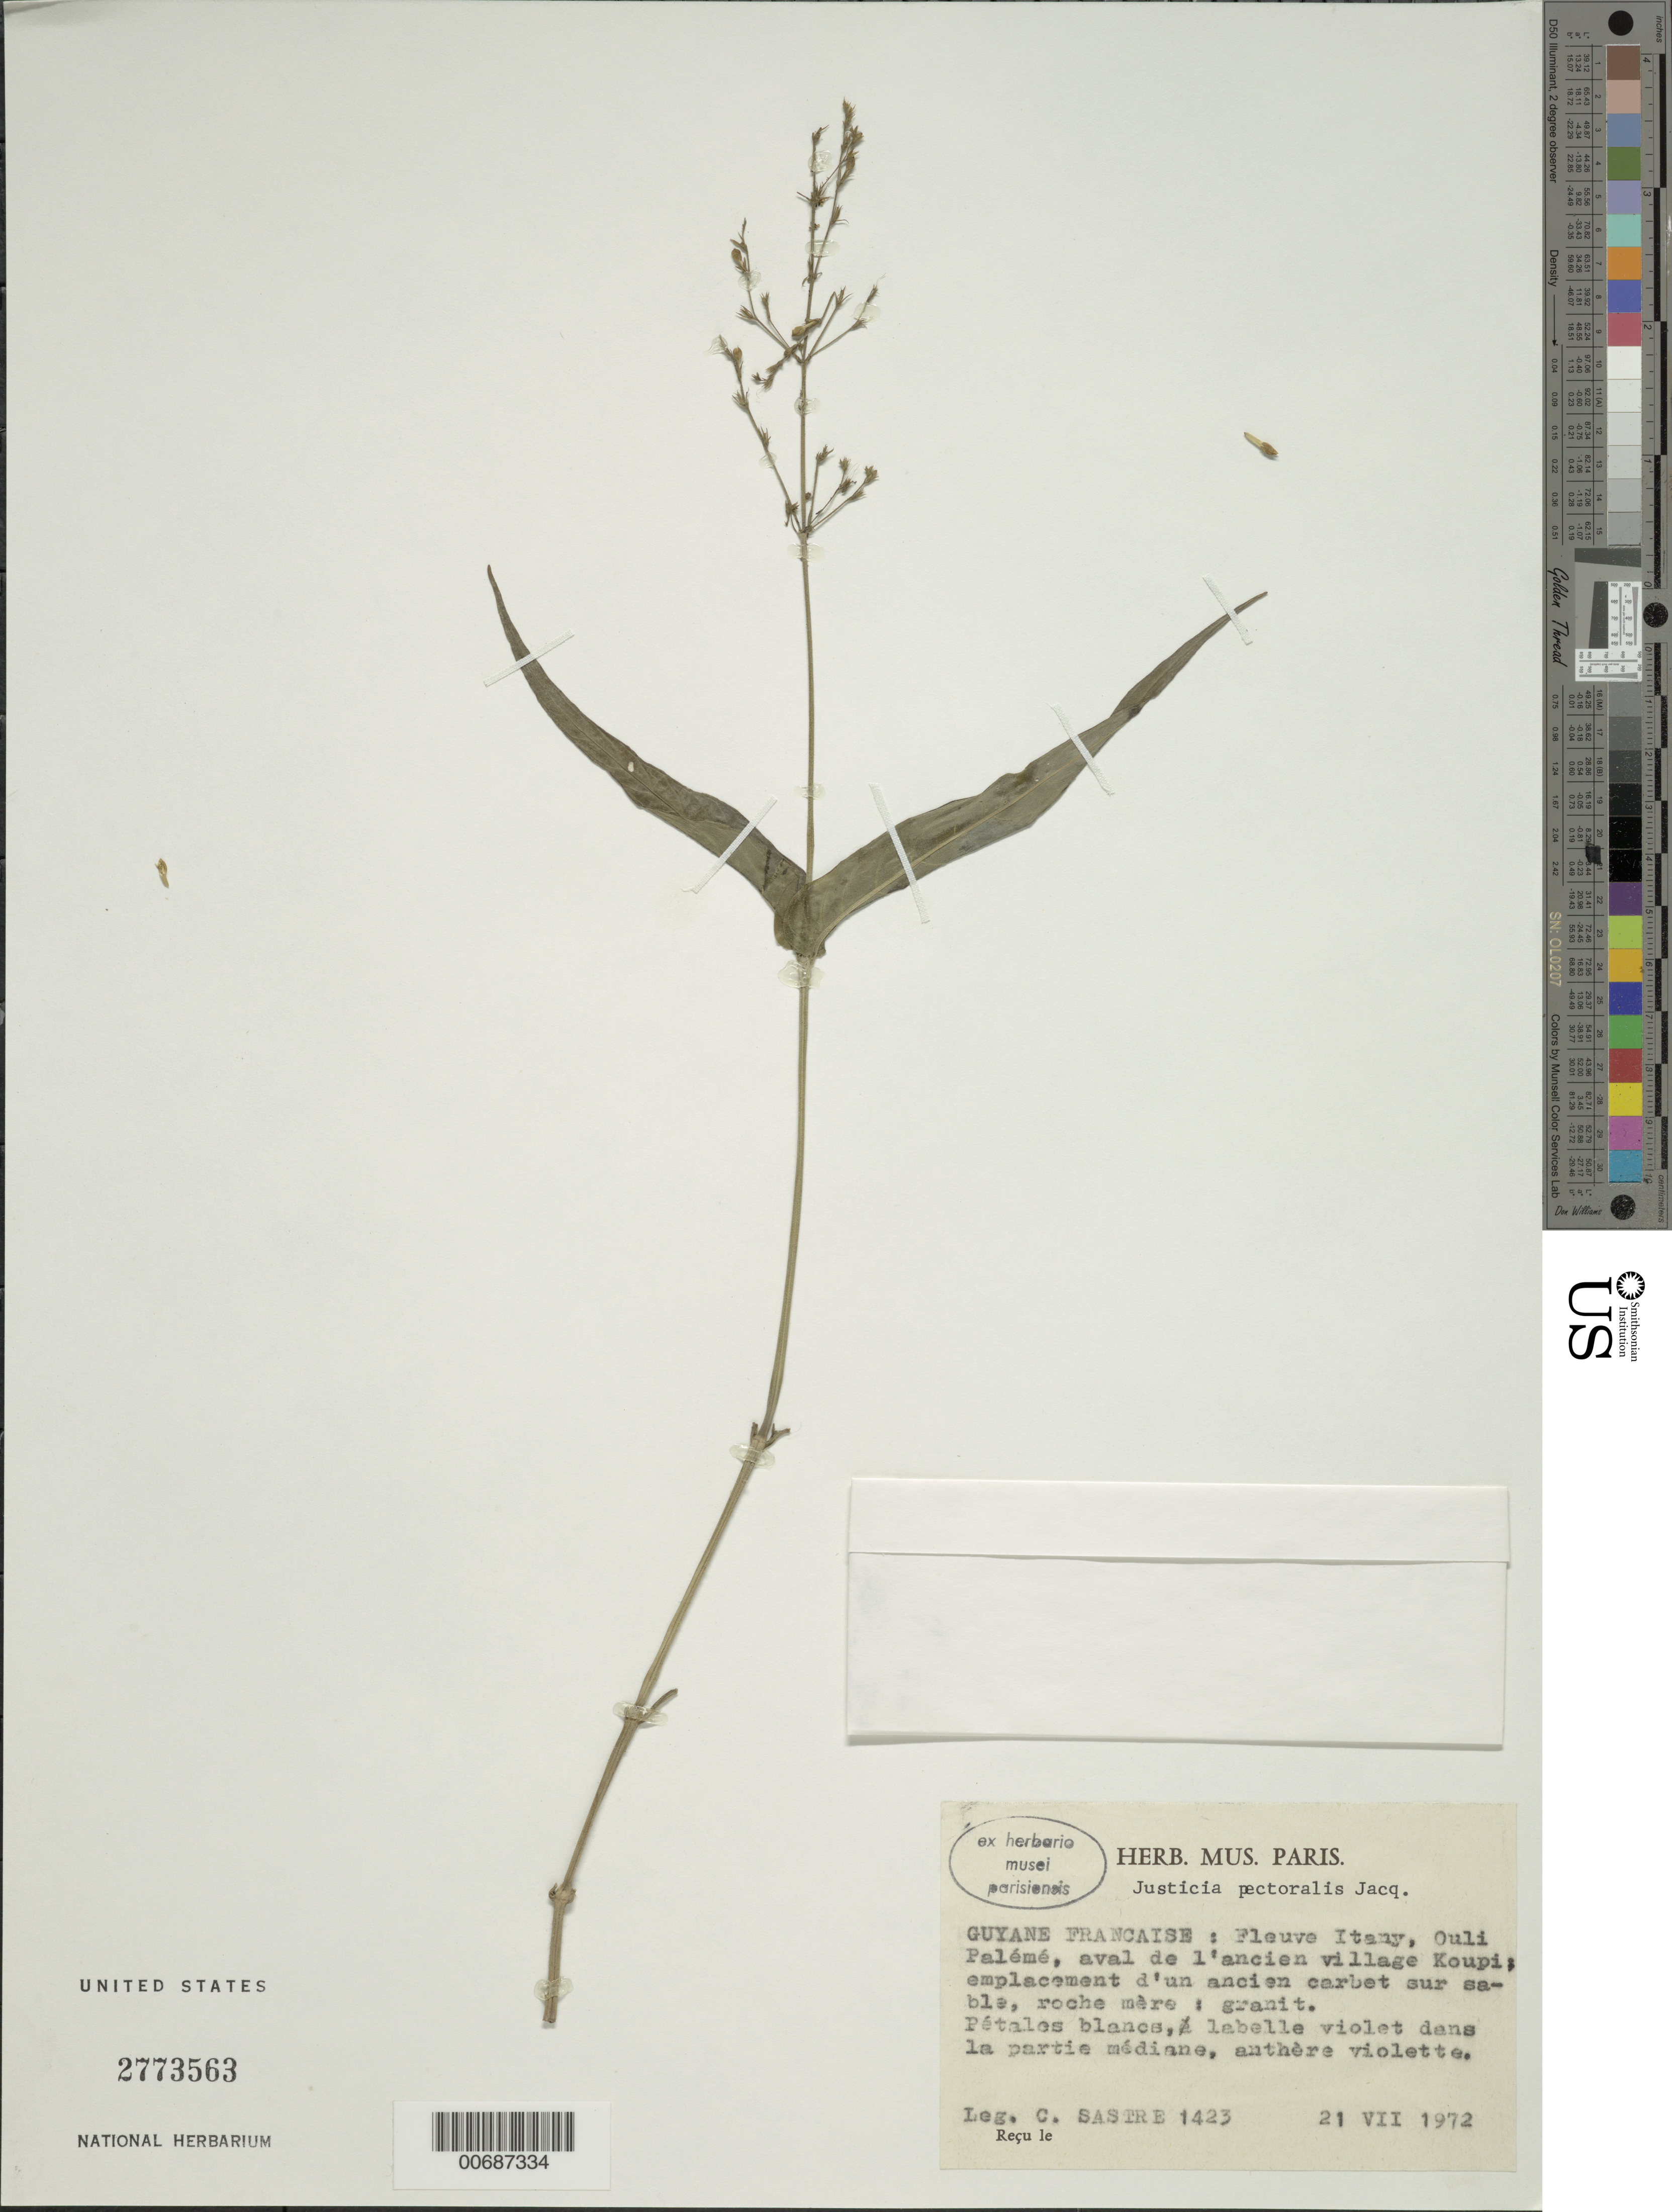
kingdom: Plantae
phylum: Tracheophyta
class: Magnoliopsida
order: Lamiales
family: Acanthaceae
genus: Justicia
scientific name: Justicia pectoralis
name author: Jacq.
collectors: C. H. L. Sastre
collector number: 1423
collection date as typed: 21-Jul-72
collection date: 1972-07-21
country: French Guiana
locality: Litani R., Ouli Paleme, aval de l'ancien village Koupi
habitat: Emplacement d'in ancien carbet sur sable, rochemere; granite.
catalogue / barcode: US 2773563